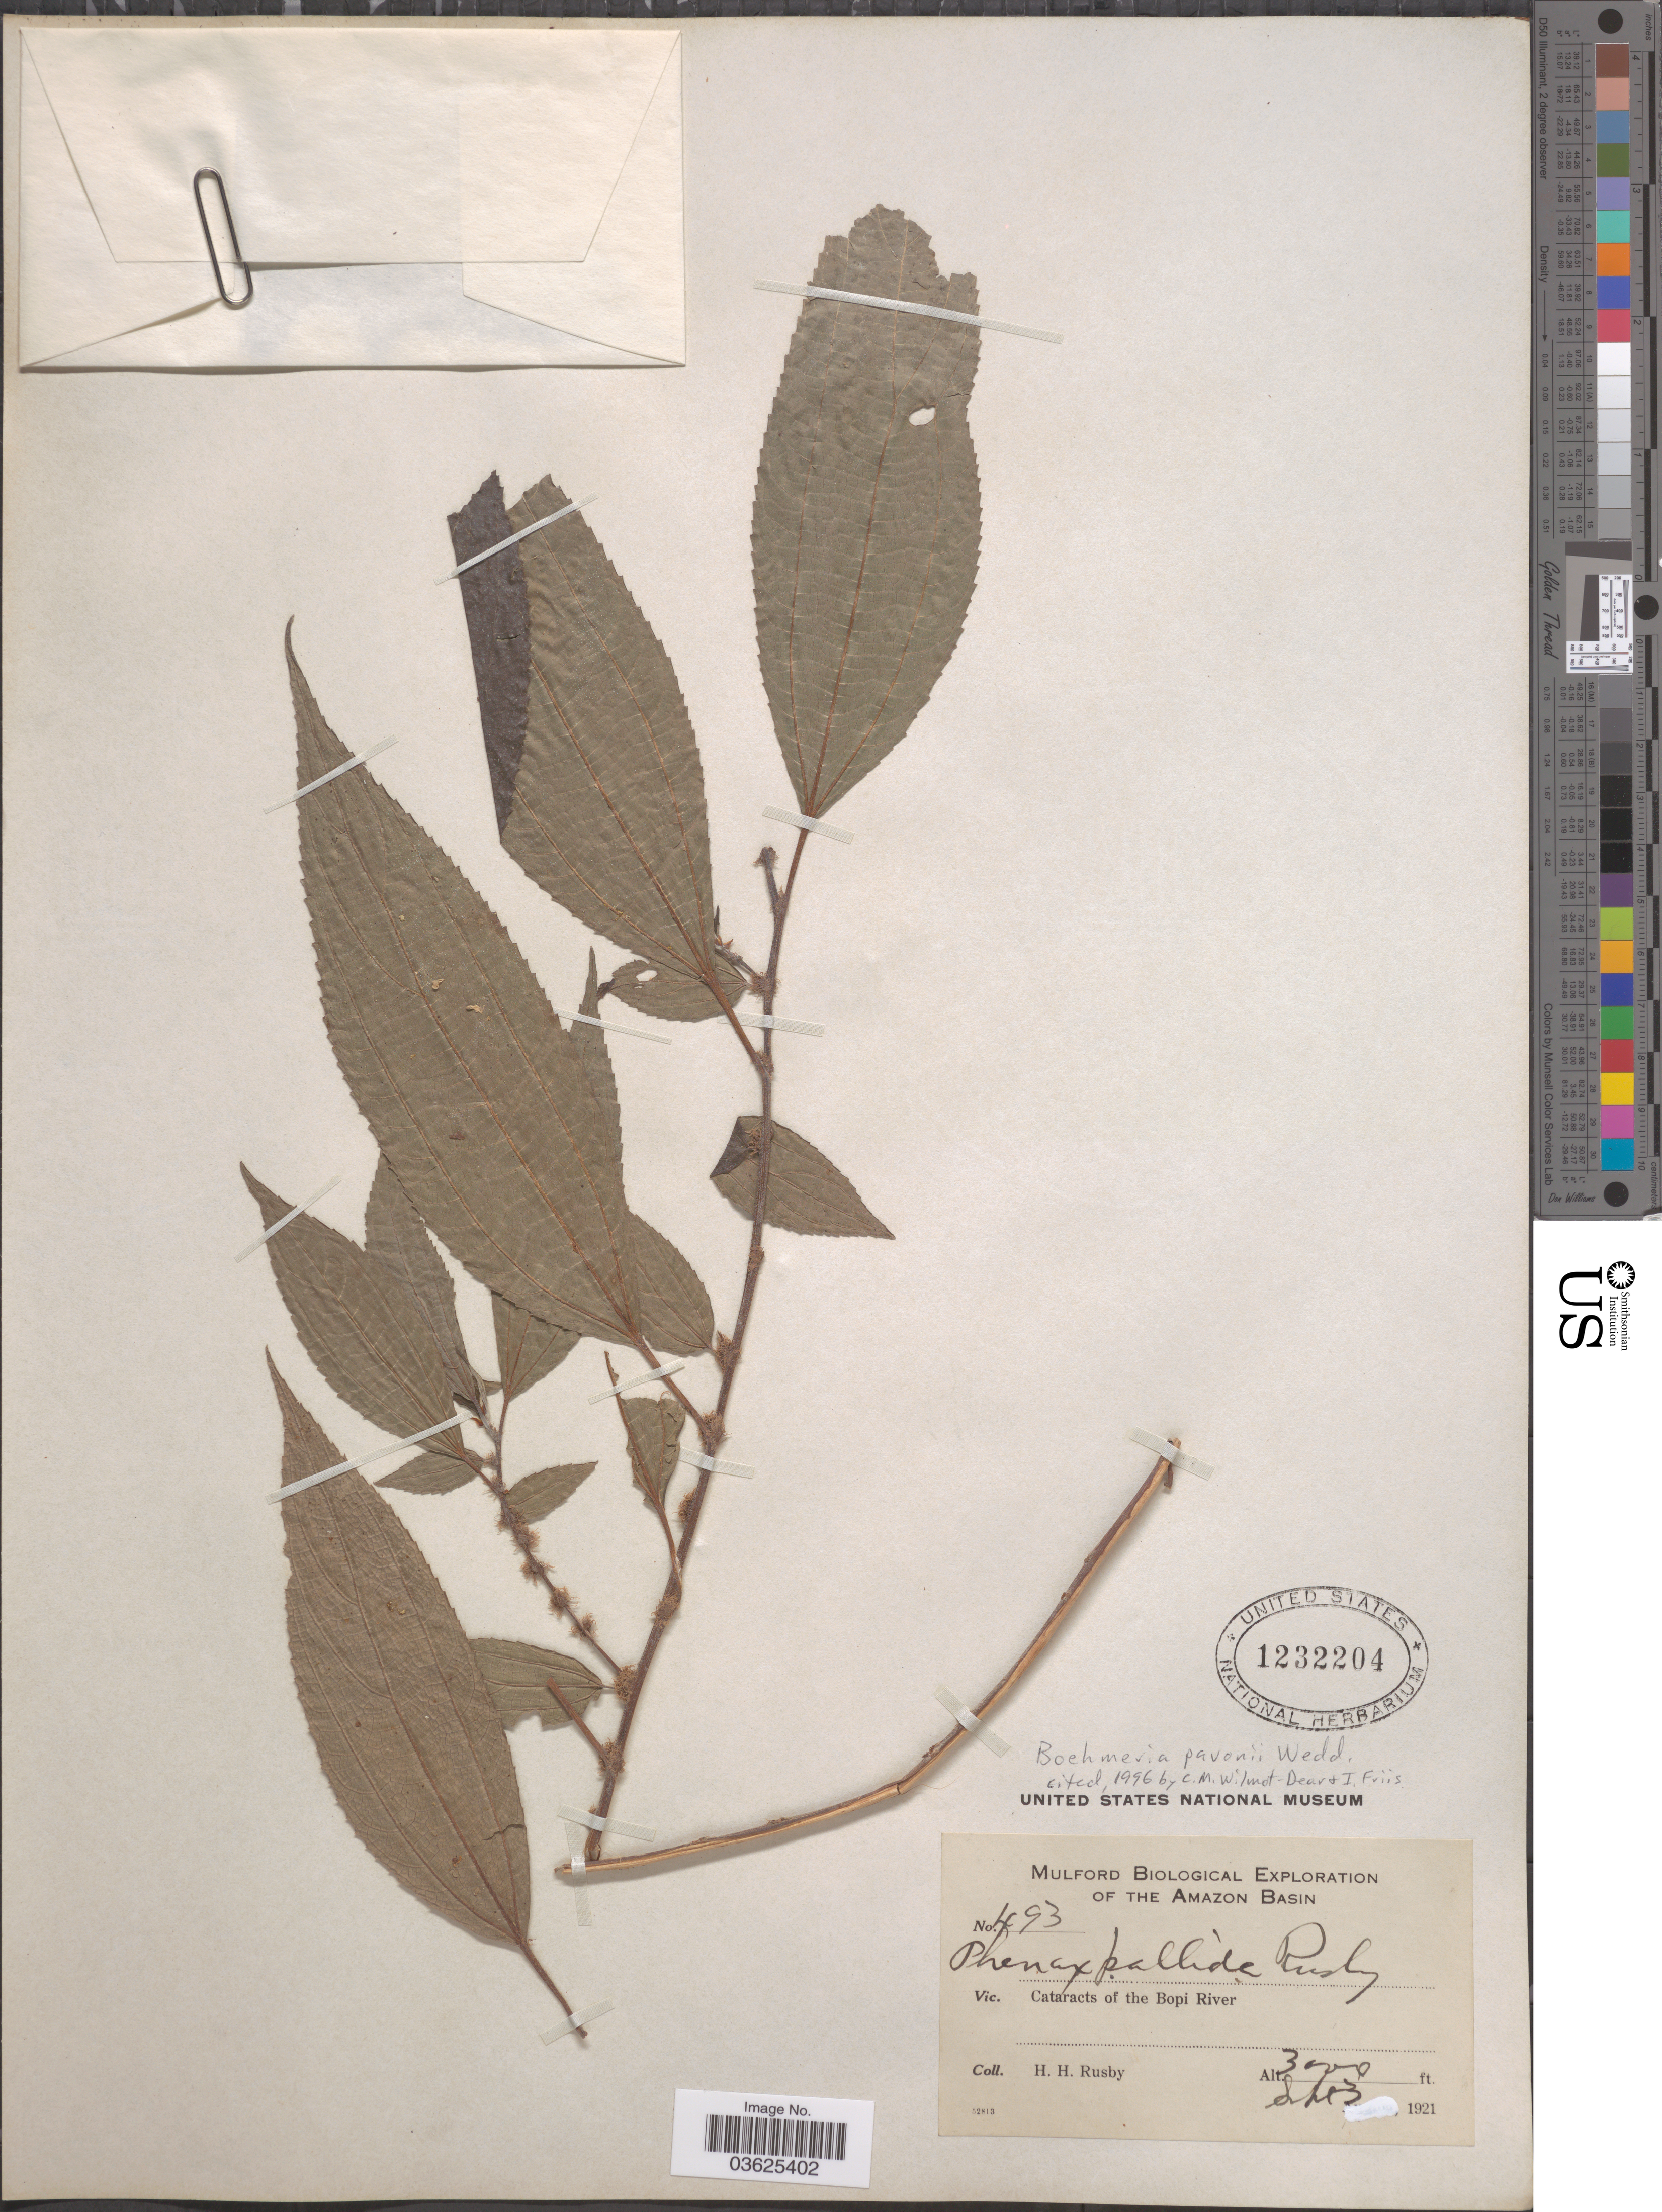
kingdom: Plantae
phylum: Tracheophyta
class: Magnoliopsida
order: Rosales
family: Urticaceae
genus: Boehmeria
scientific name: Boehmeria pavonii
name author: Wedd.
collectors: H. H. Rusby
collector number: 493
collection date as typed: Sept 3, 1921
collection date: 1921-09-03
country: Bolivia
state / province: La Paz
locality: Cataracts of the Bopi River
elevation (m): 914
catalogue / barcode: US 1232204